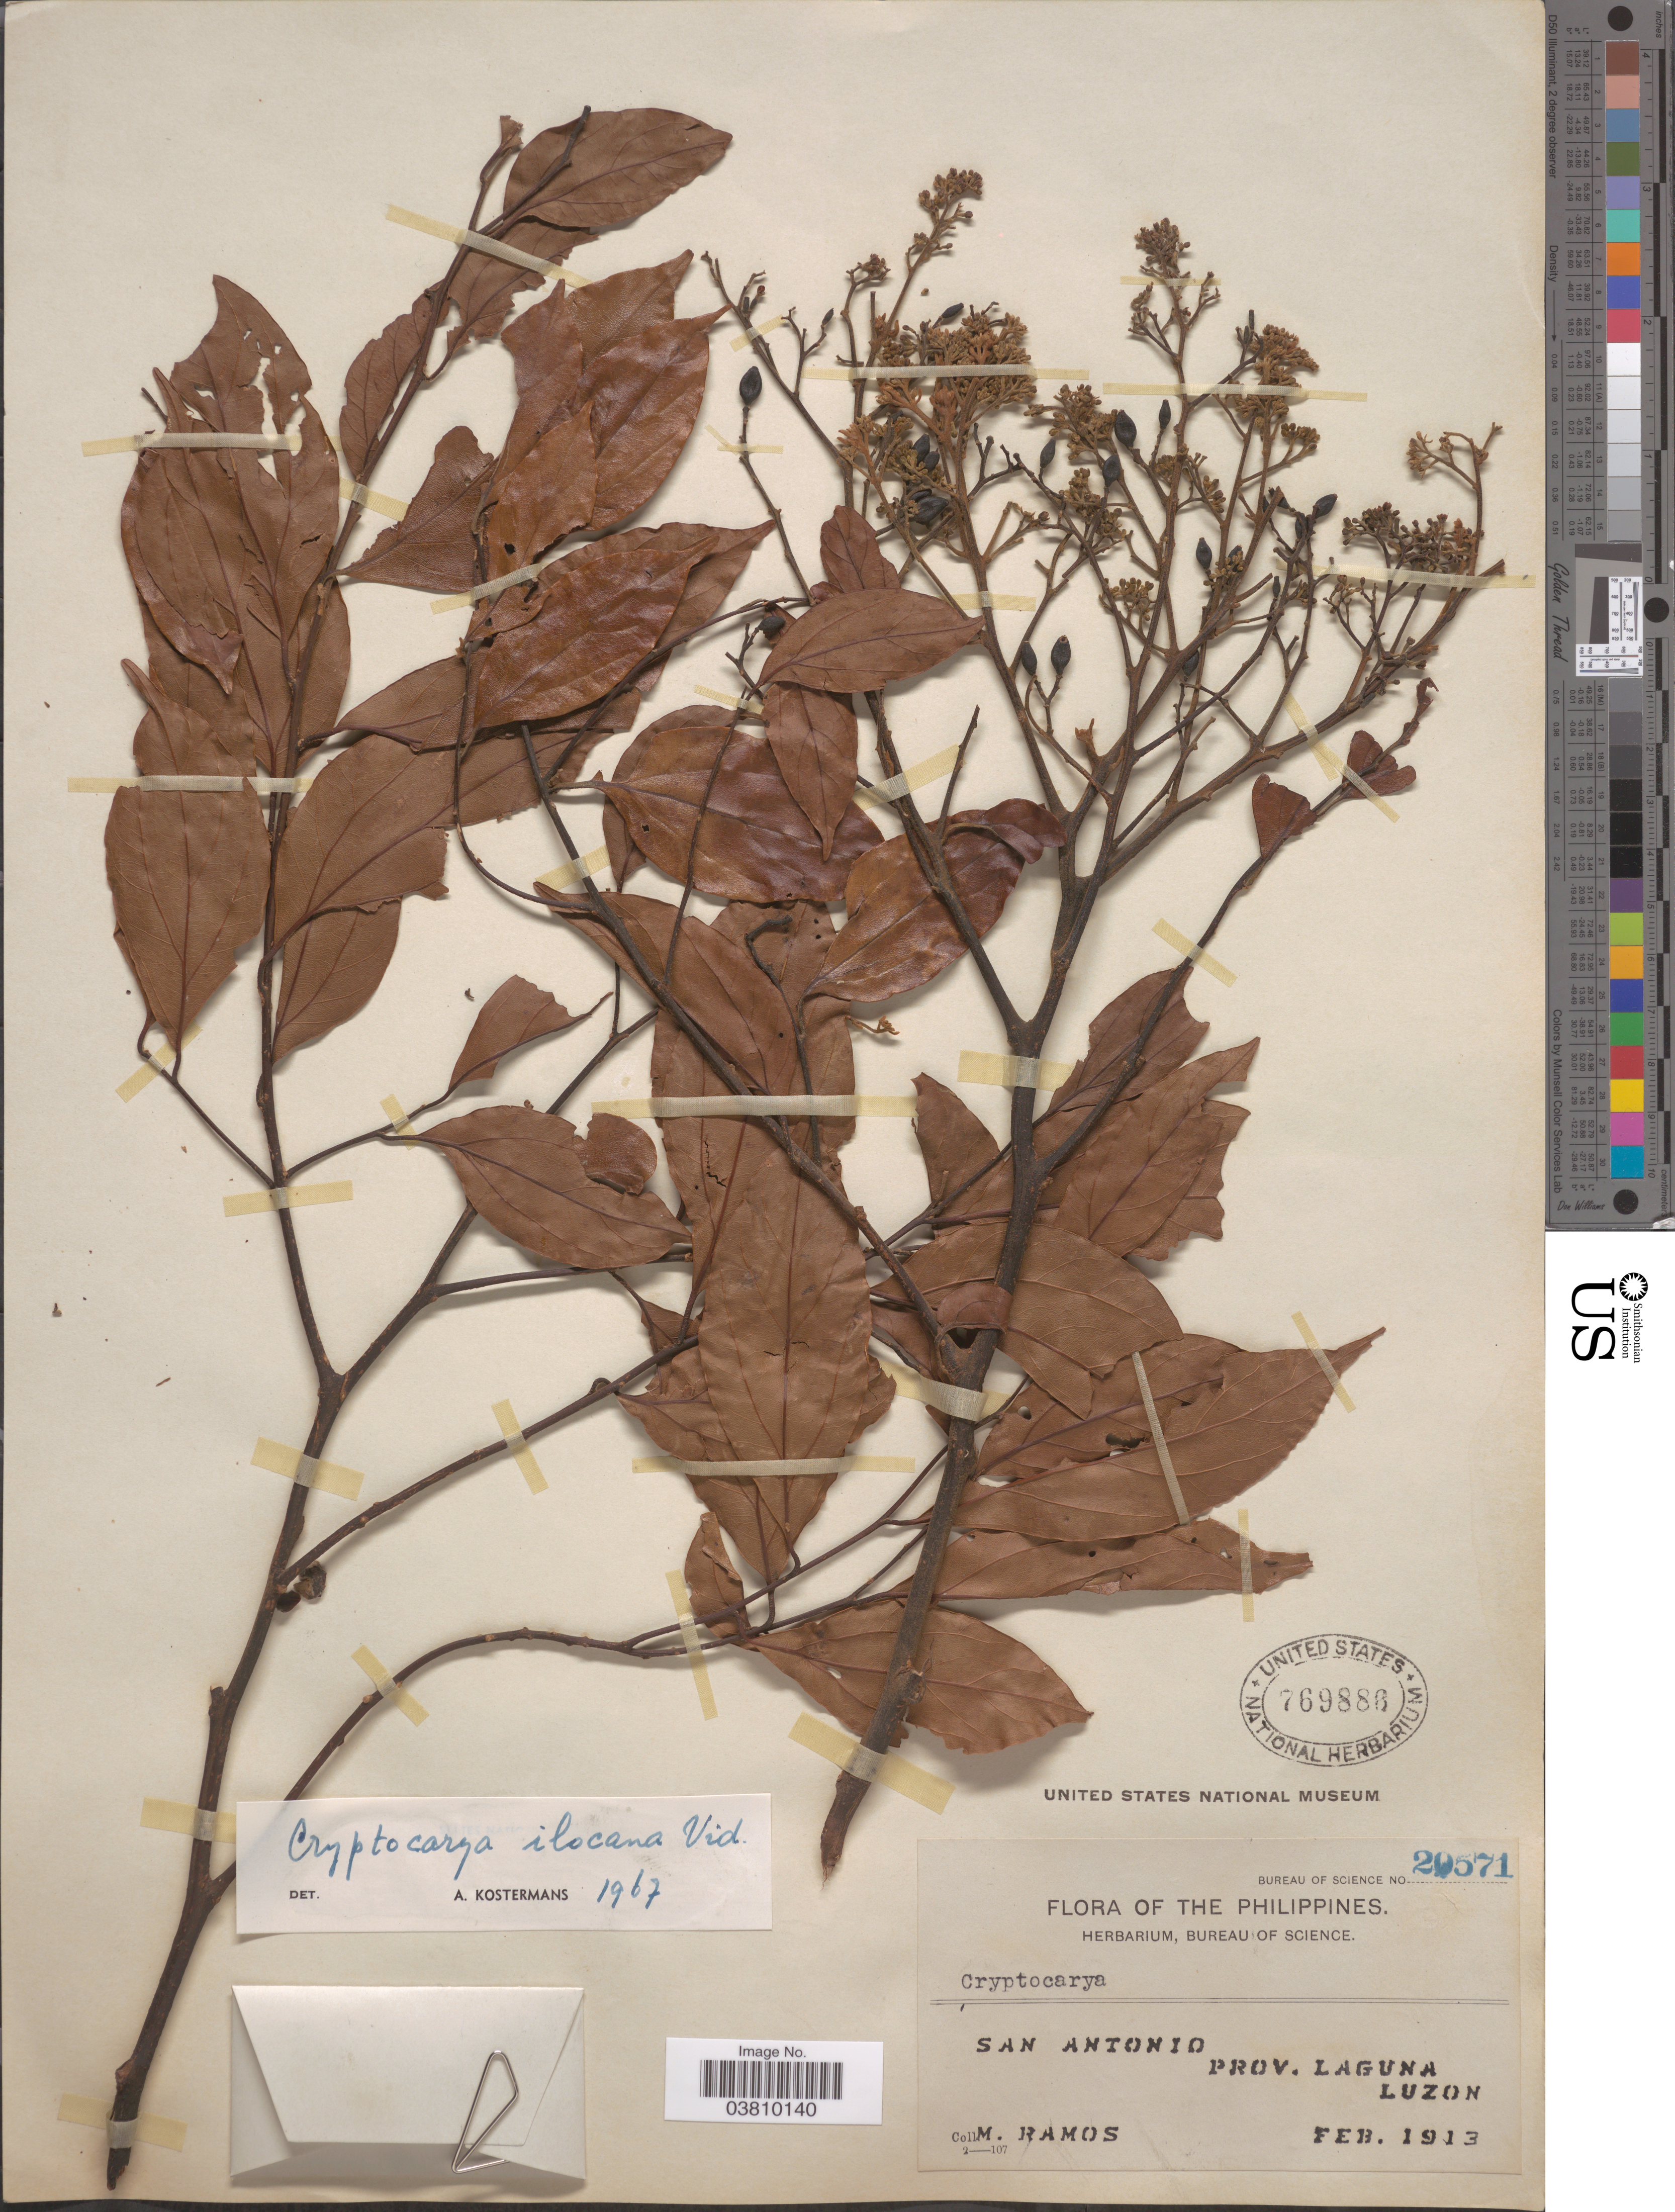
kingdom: Plantae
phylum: Tracheophyta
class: Magnoliopsida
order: Laurales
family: Lauraceae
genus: Cryptocarya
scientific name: Cryptocarya ilocana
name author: (Reinecke) A.C. Sm.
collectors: M. Ramos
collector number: Bureau of Science 20571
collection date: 1913-02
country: Philippines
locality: San Antonio. Prov. Laguna, Luzon.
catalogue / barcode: US 769886